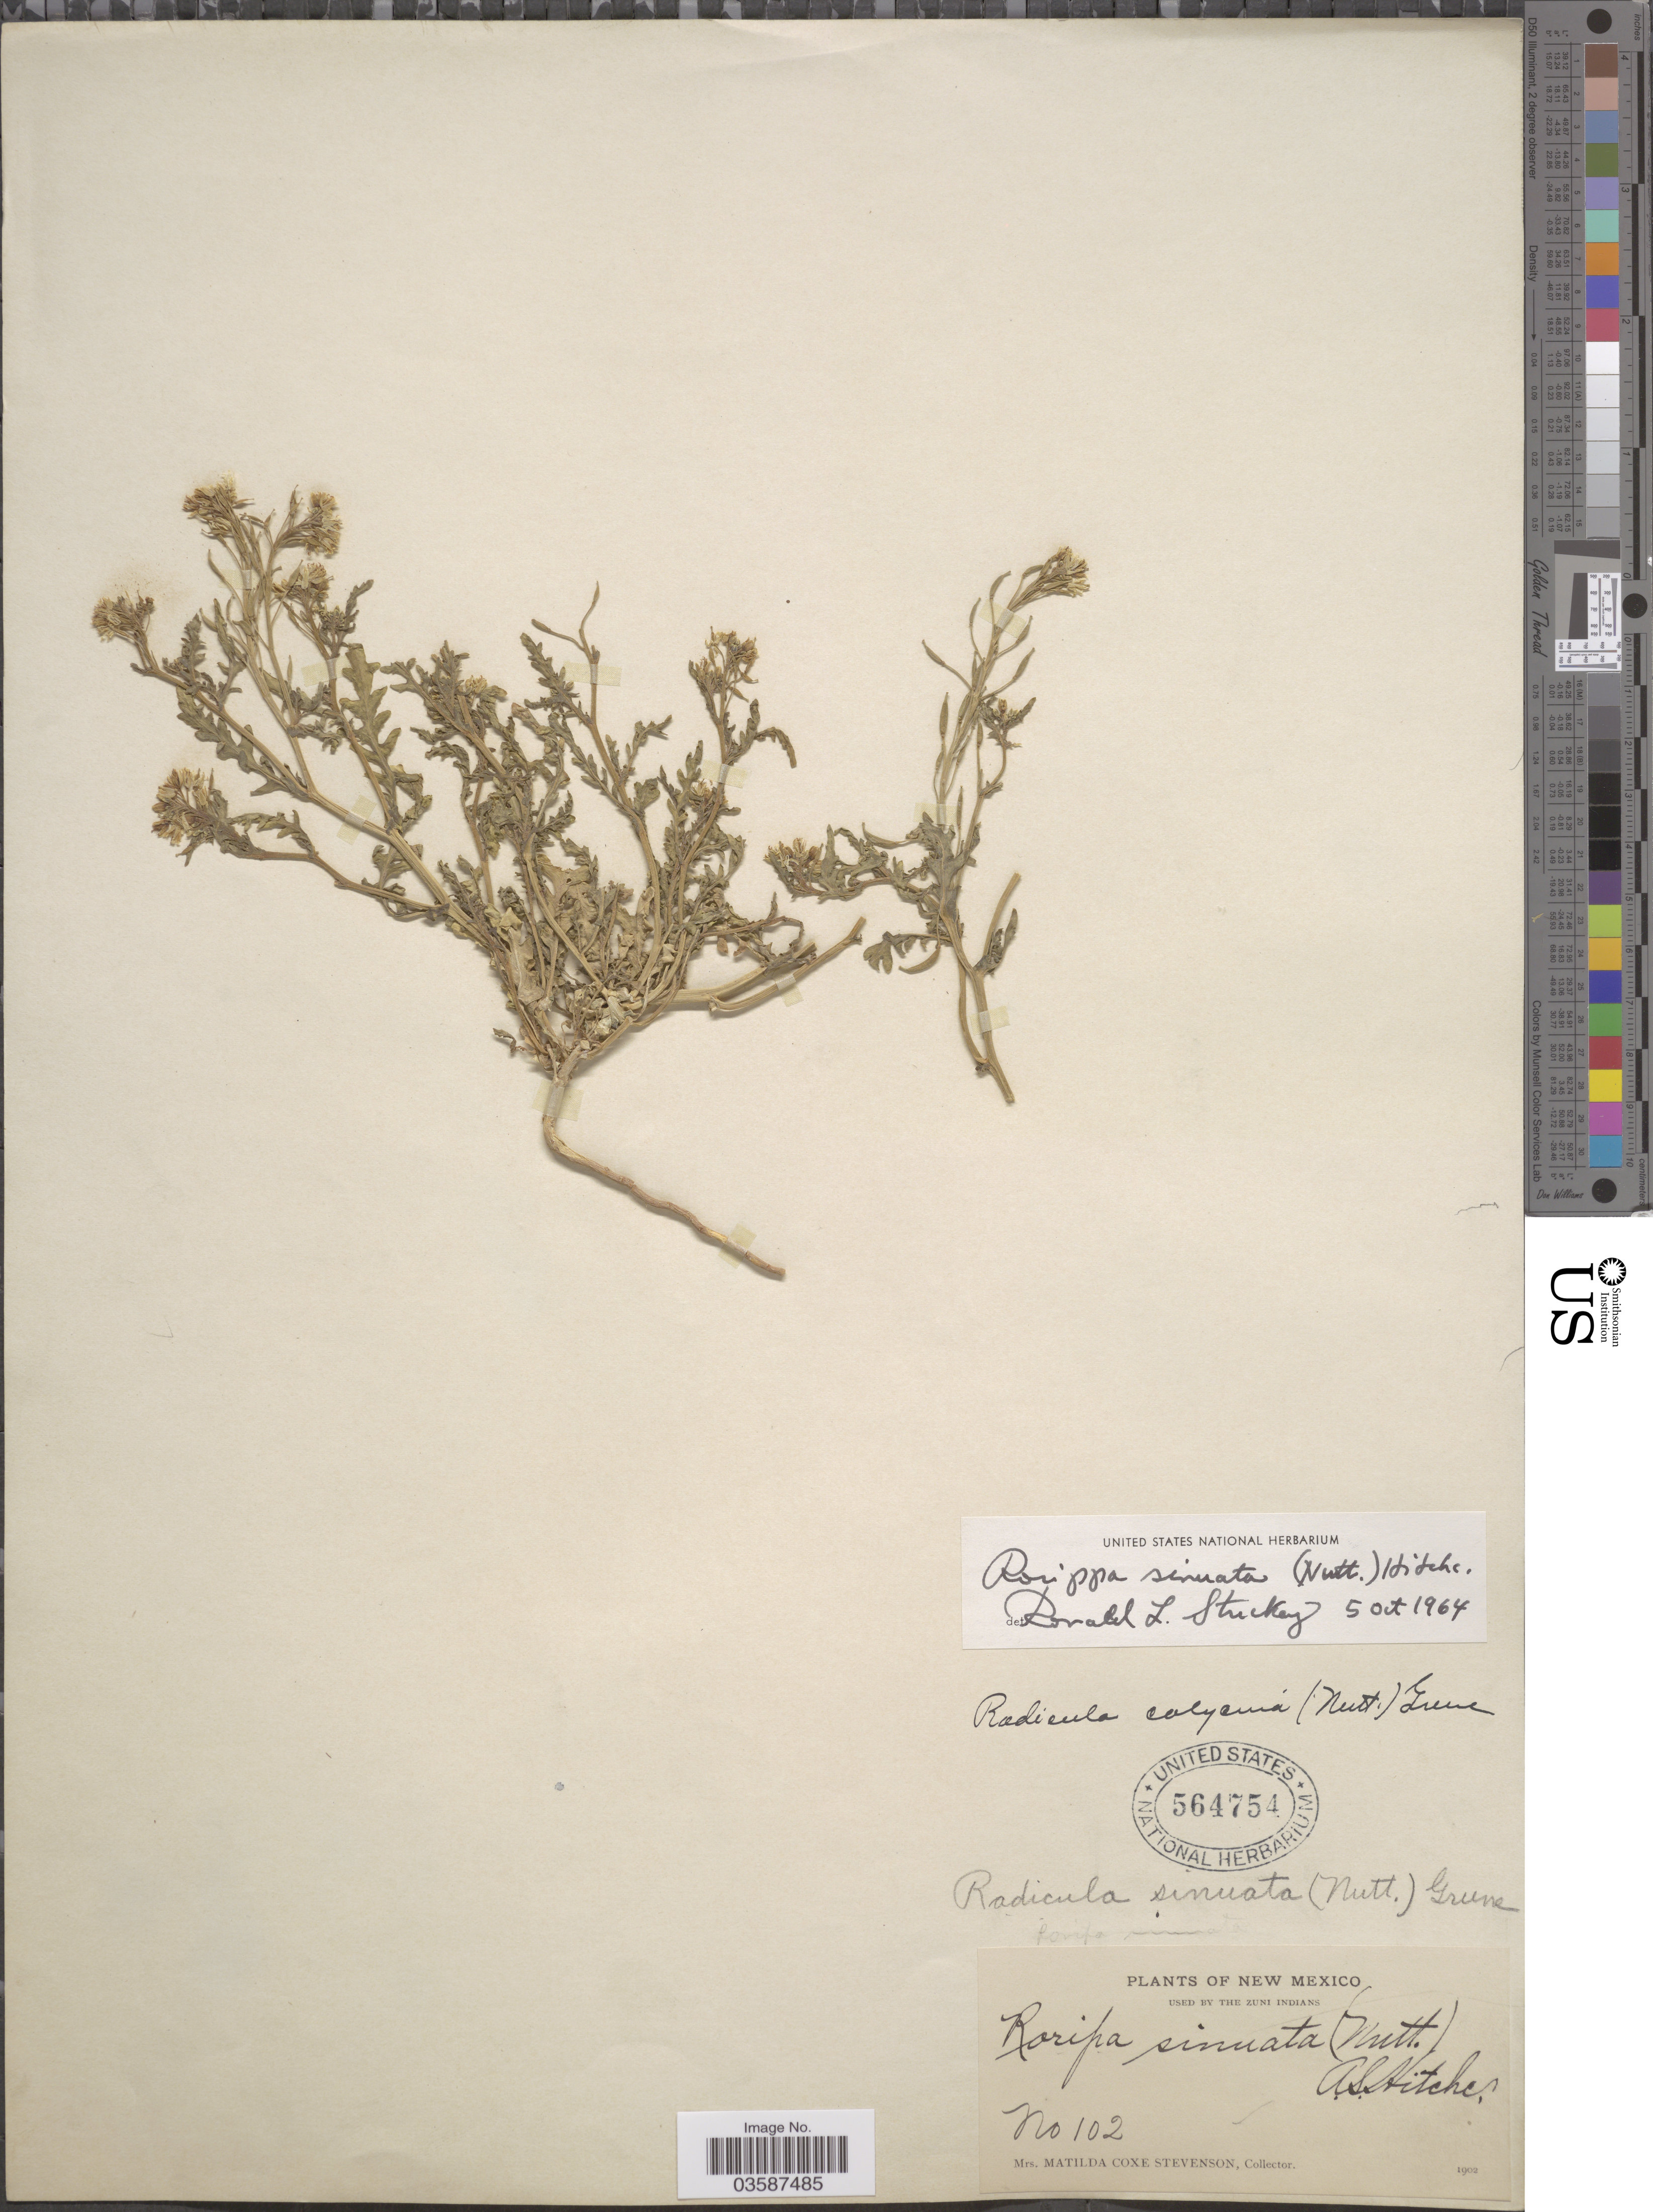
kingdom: Plantae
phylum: Tracheophyta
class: Magnoliopsida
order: Brassicales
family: Brassicaceae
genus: Rorippa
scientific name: Rorippa sinuata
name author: (Nutt.) Hitchc.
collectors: M. Stevenson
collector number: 102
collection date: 1902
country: United States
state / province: New Mexico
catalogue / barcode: US 564754